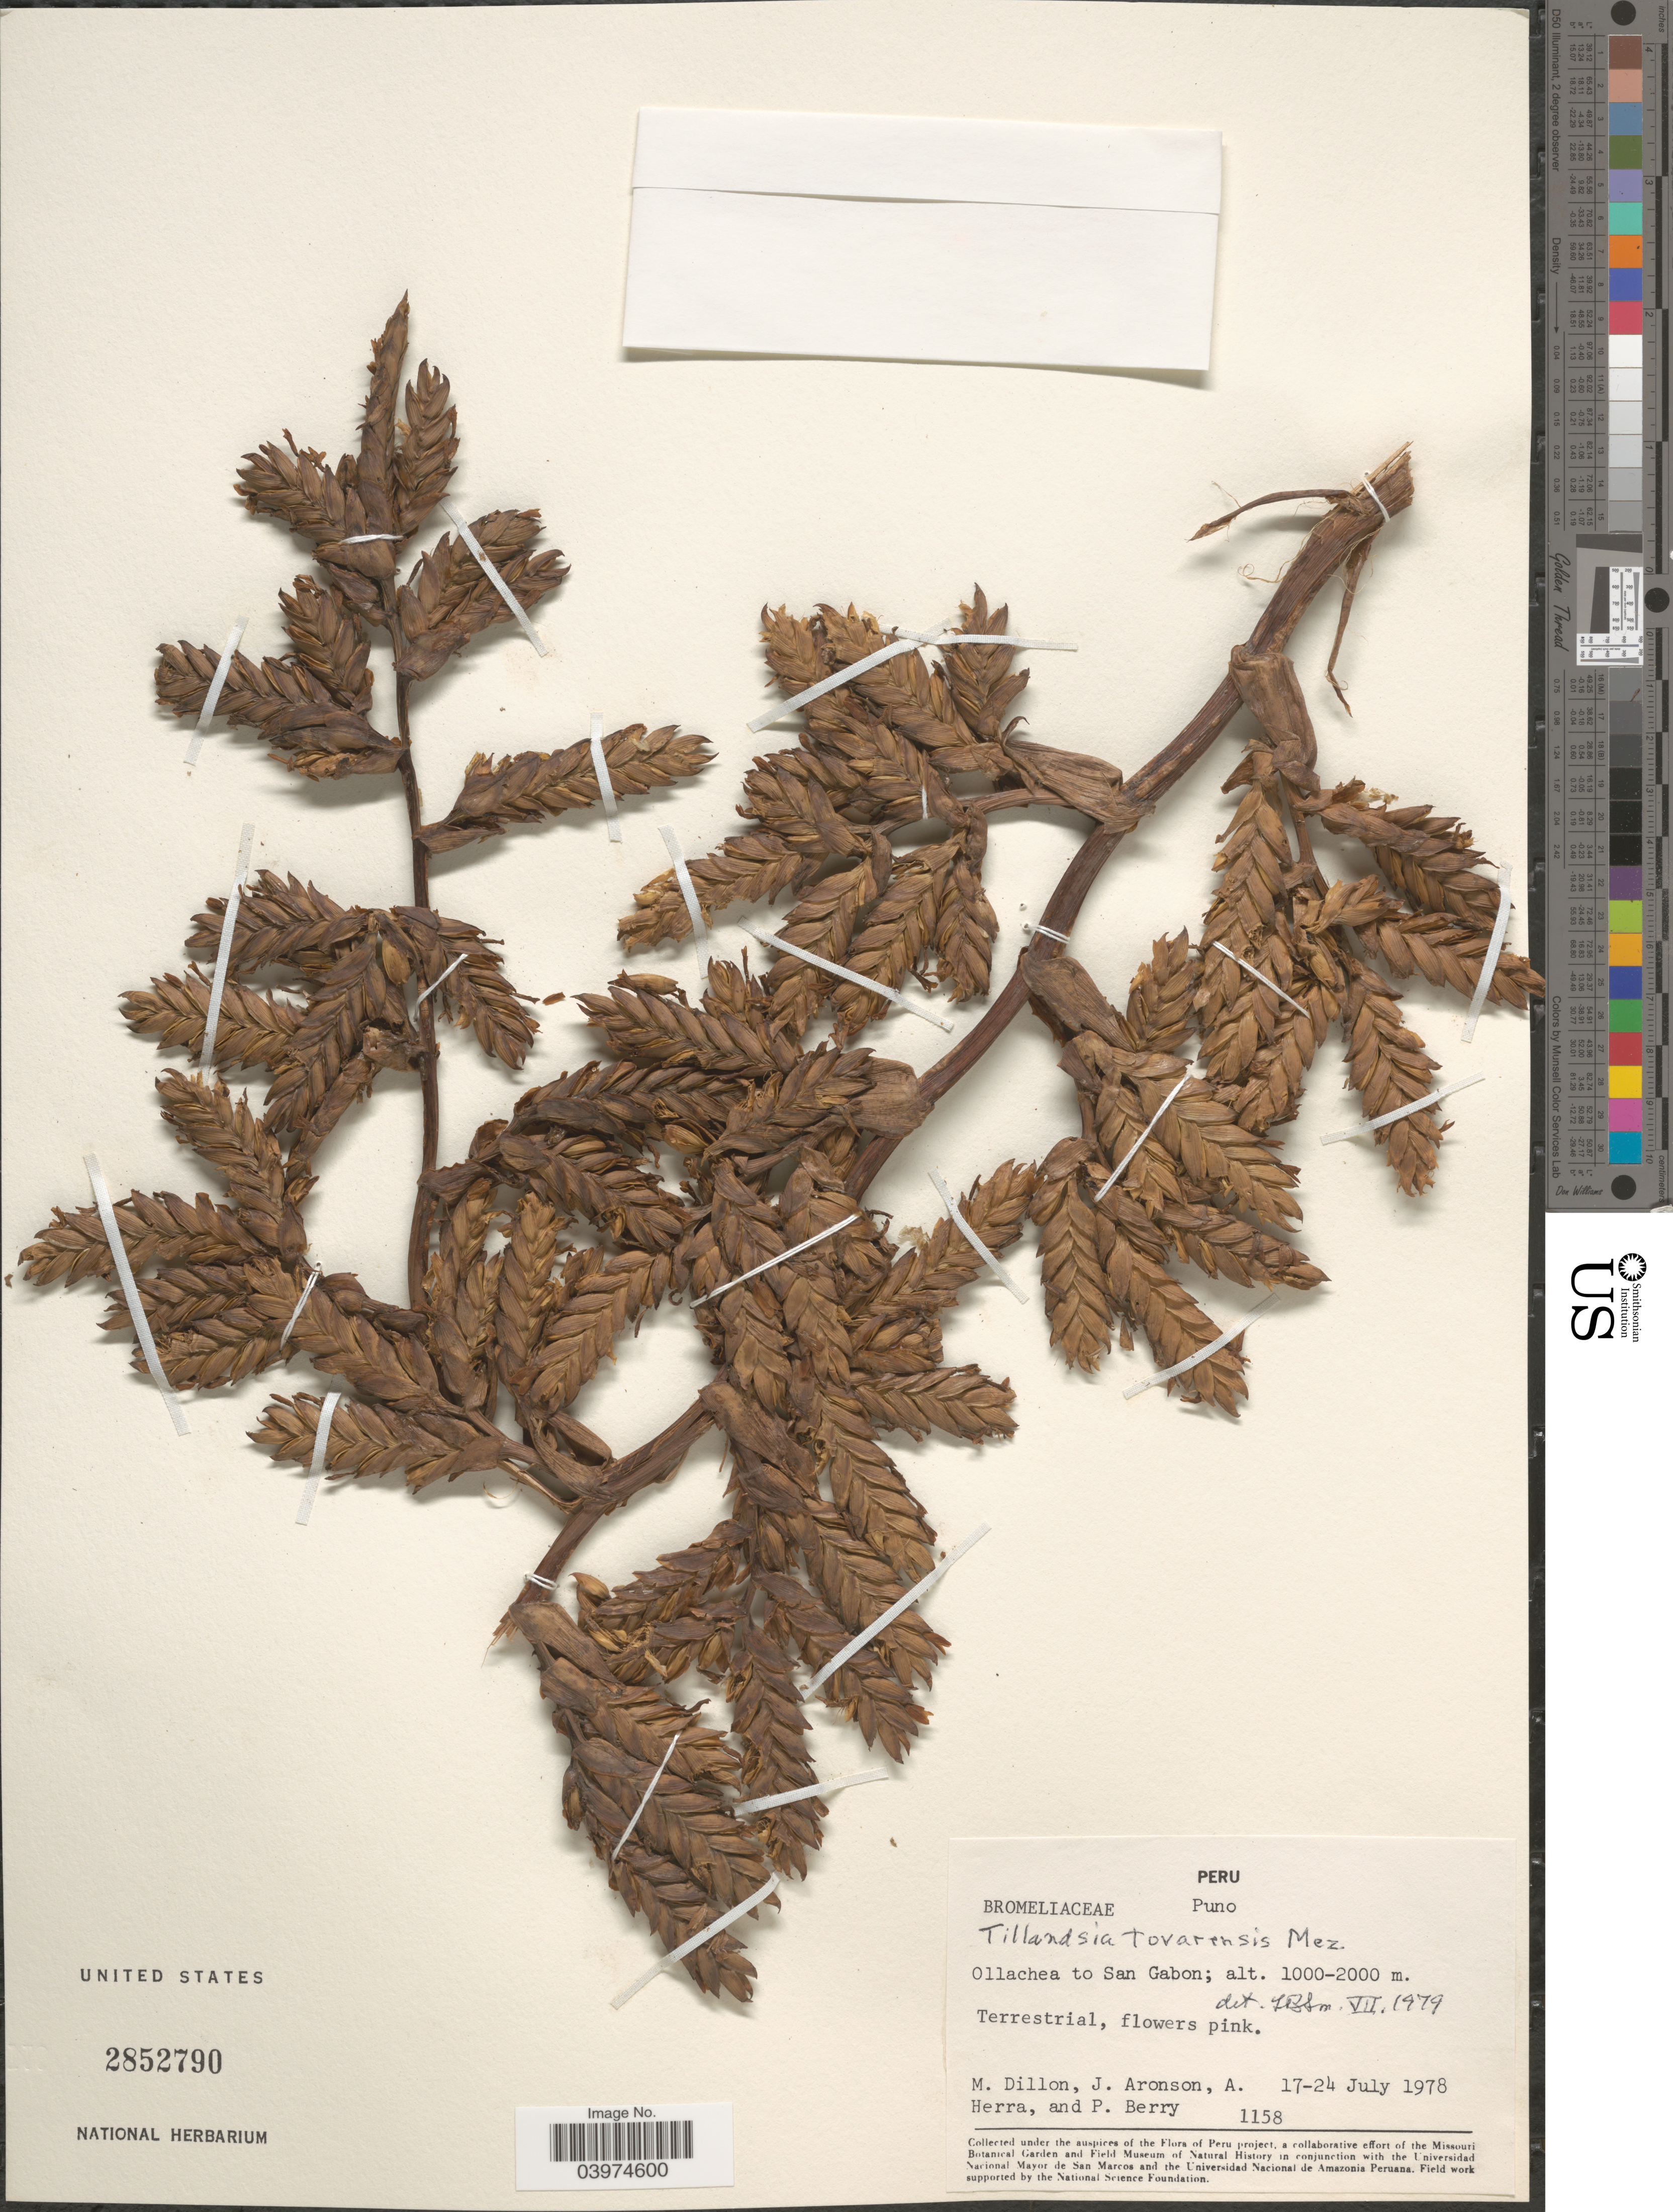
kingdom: Plantae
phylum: Tracheophyta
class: Liliopsida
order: Poales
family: Bromeliaceae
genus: Tillandsia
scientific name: Tillandsia tovarensis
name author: Mez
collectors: M. O. Dillon, J. Aronson, A. Herra & P. Berry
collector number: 1158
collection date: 1978-07-17/1978-07-24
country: Peru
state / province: Puno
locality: Ollachea to San Gabon.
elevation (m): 1000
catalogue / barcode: US 2852790